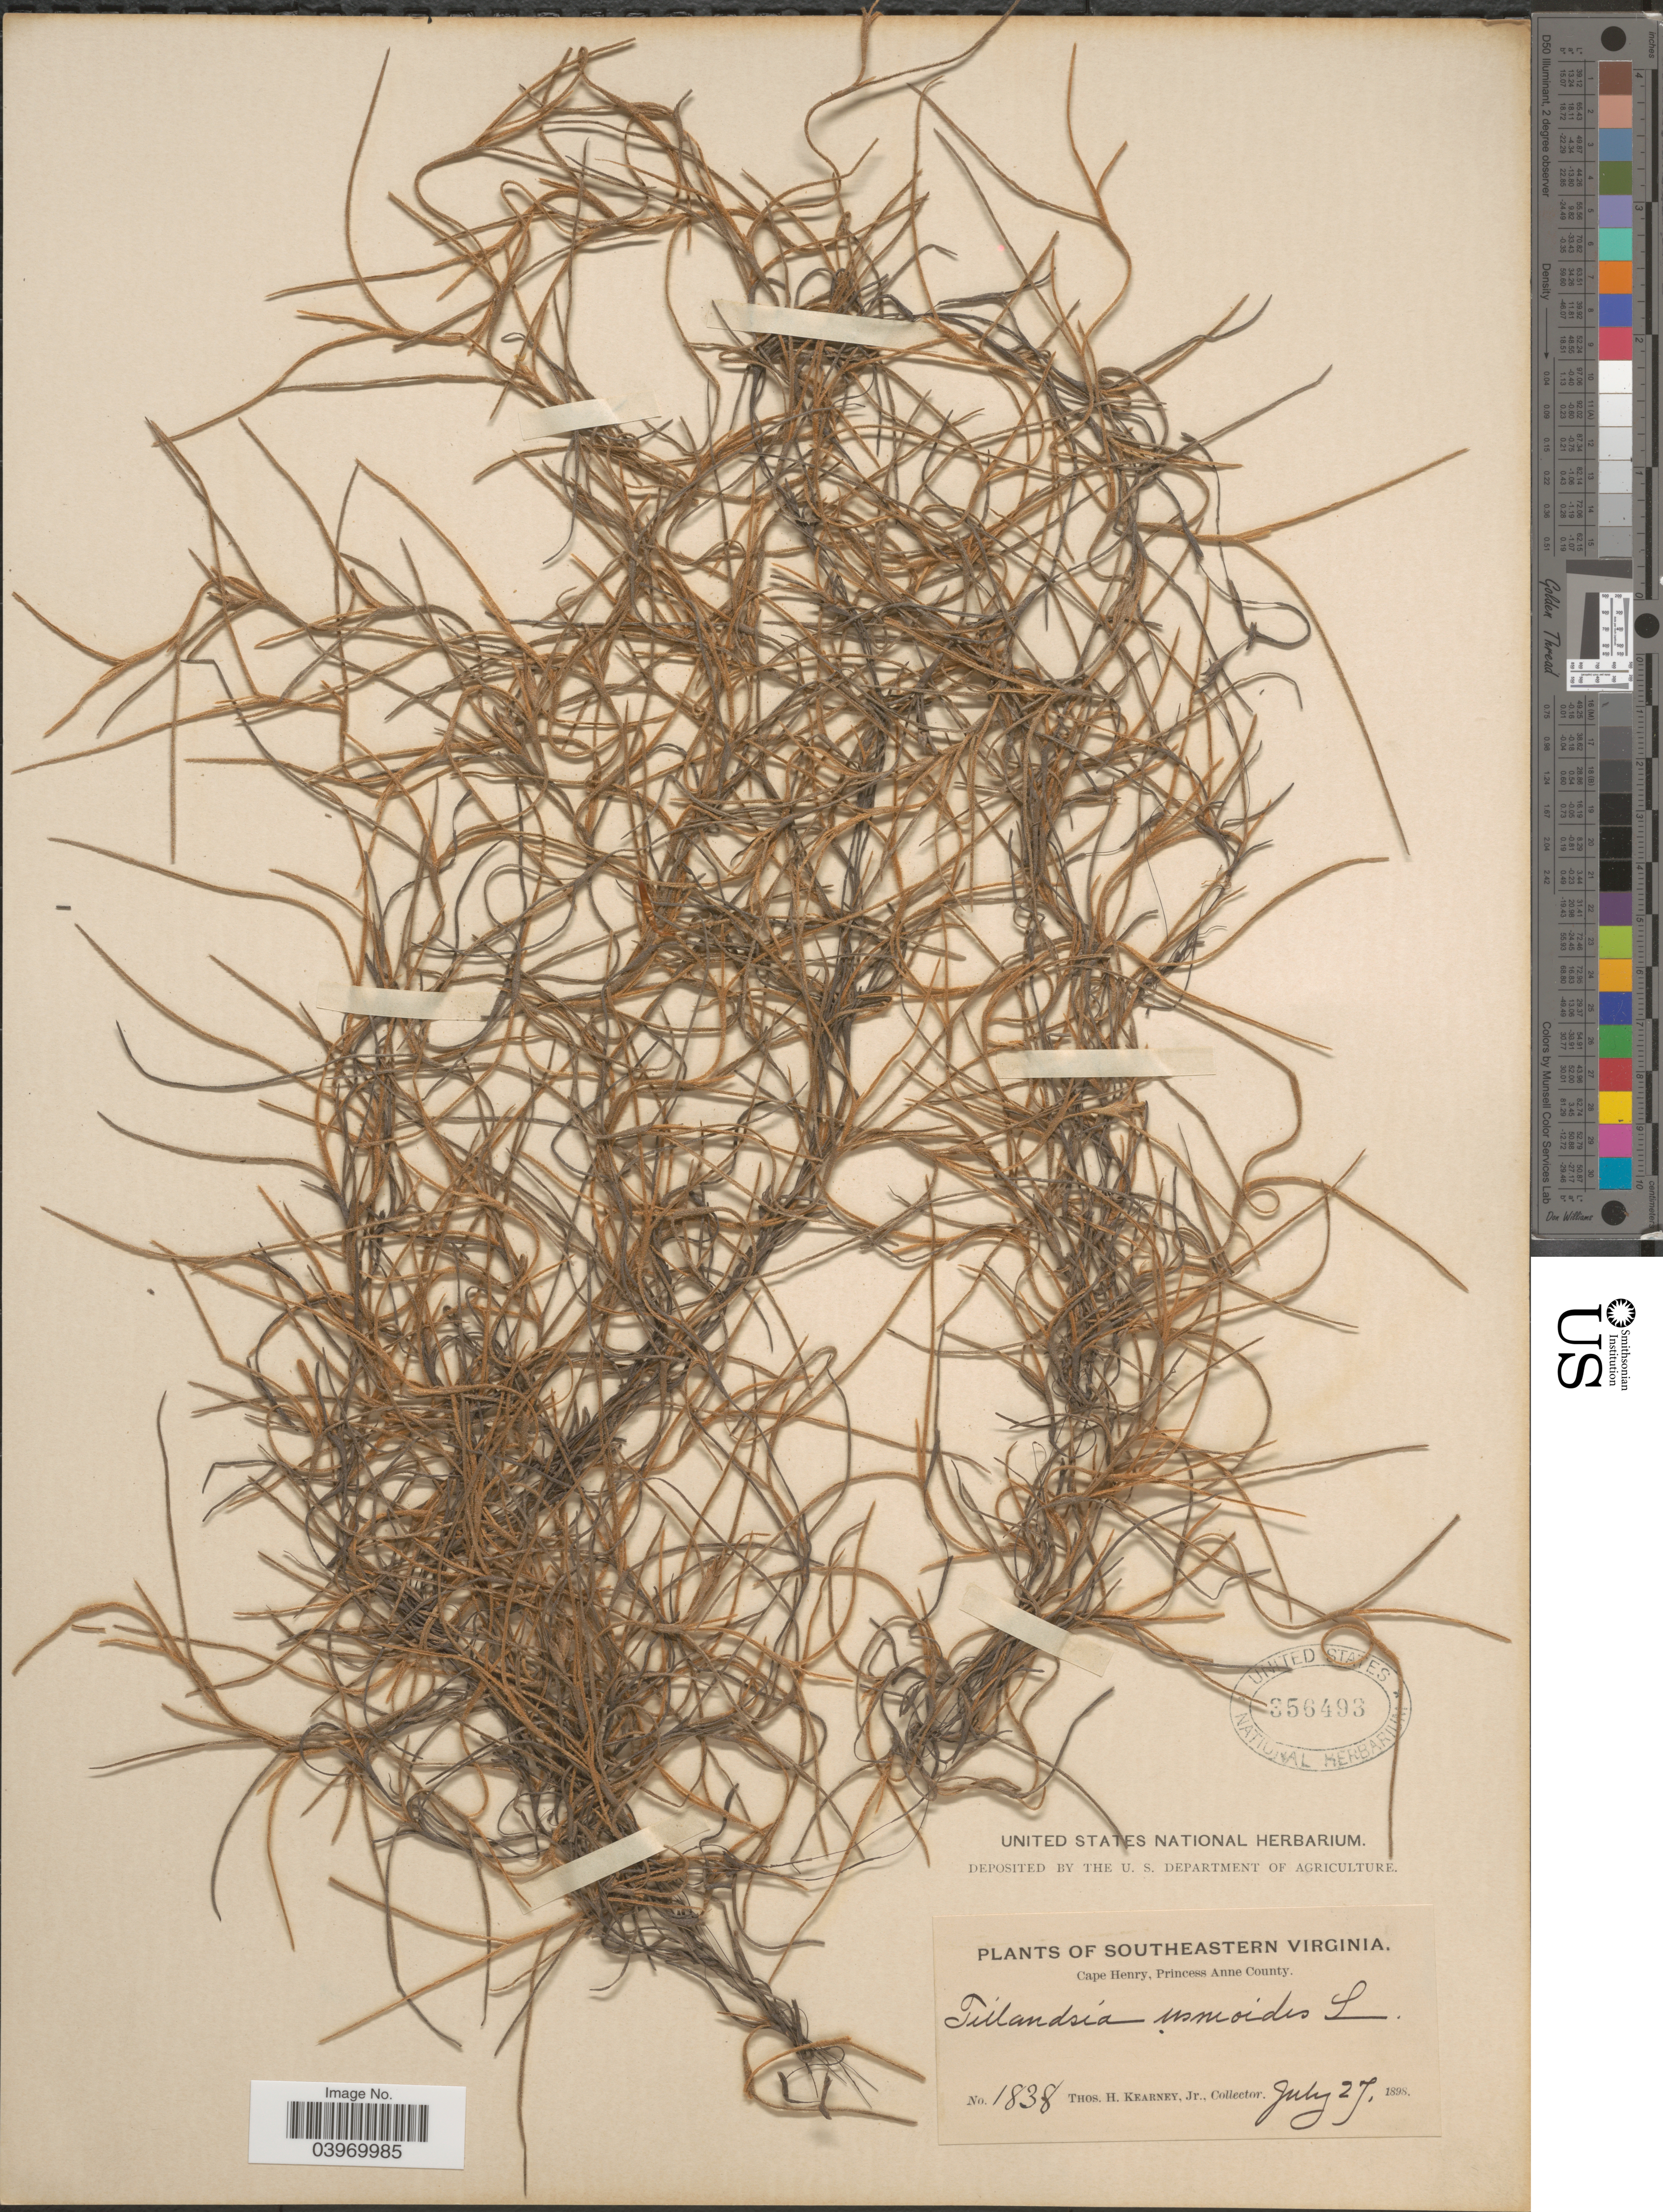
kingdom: Plantae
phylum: Tracheophyta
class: Liliopsida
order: Poales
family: Bromeliaceae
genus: Tillandsia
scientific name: Tillandsia usneoides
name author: (L.) L.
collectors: T. H. Kearney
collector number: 1838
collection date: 1898-07-27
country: United States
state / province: Virginia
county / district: City of Virginia Beach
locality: Southeastern Virginia. Cape Henry, Princess Anne (=historic county name) County.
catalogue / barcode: US 356493